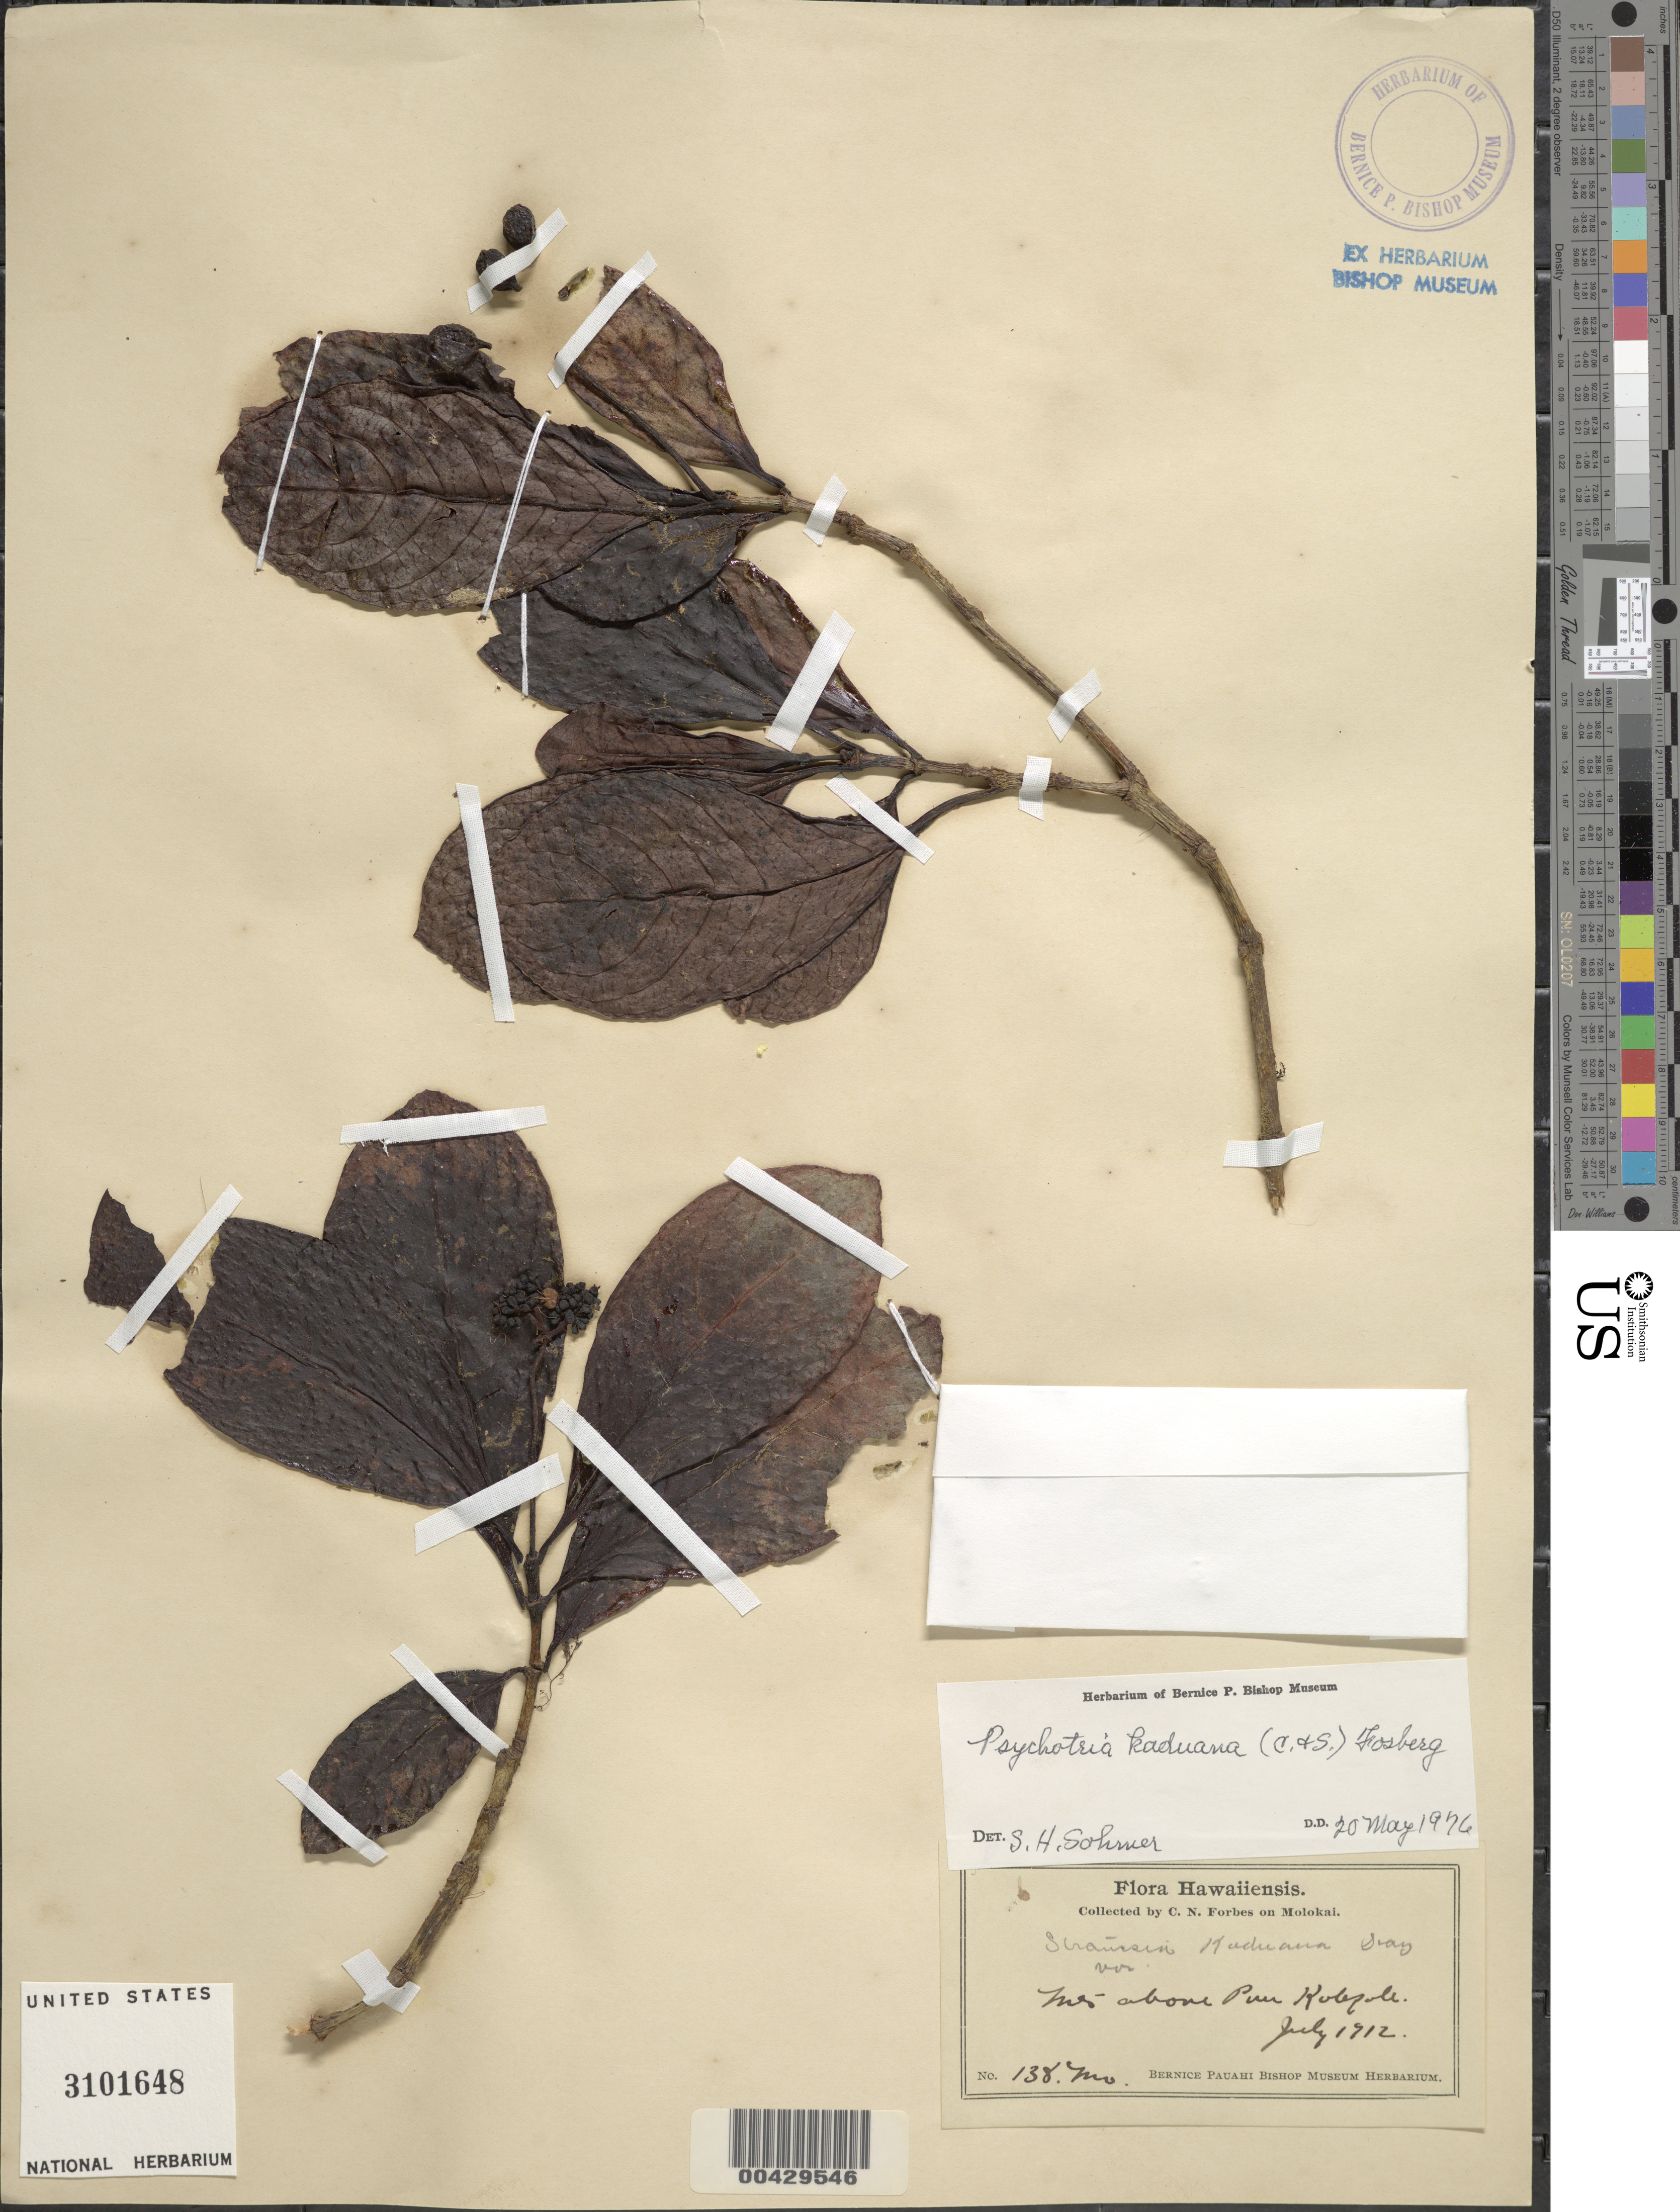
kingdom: Plantae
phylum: Tracheophyta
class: Magnoliopsida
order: Gentianales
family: Rubiaceae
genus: Psychotria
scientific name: Psychotria kaduana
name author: (Cham. & Schltdl.) Fosberg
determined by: Sohmer, S. H.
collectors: C. N. Forbes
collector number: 138.Mo.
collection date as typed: Jul 1912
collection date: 1912-07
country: United States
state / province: Hawaii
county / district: Maui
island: Moloka'i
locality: Mts. above Puu Kolekole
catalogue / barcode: US 3101648